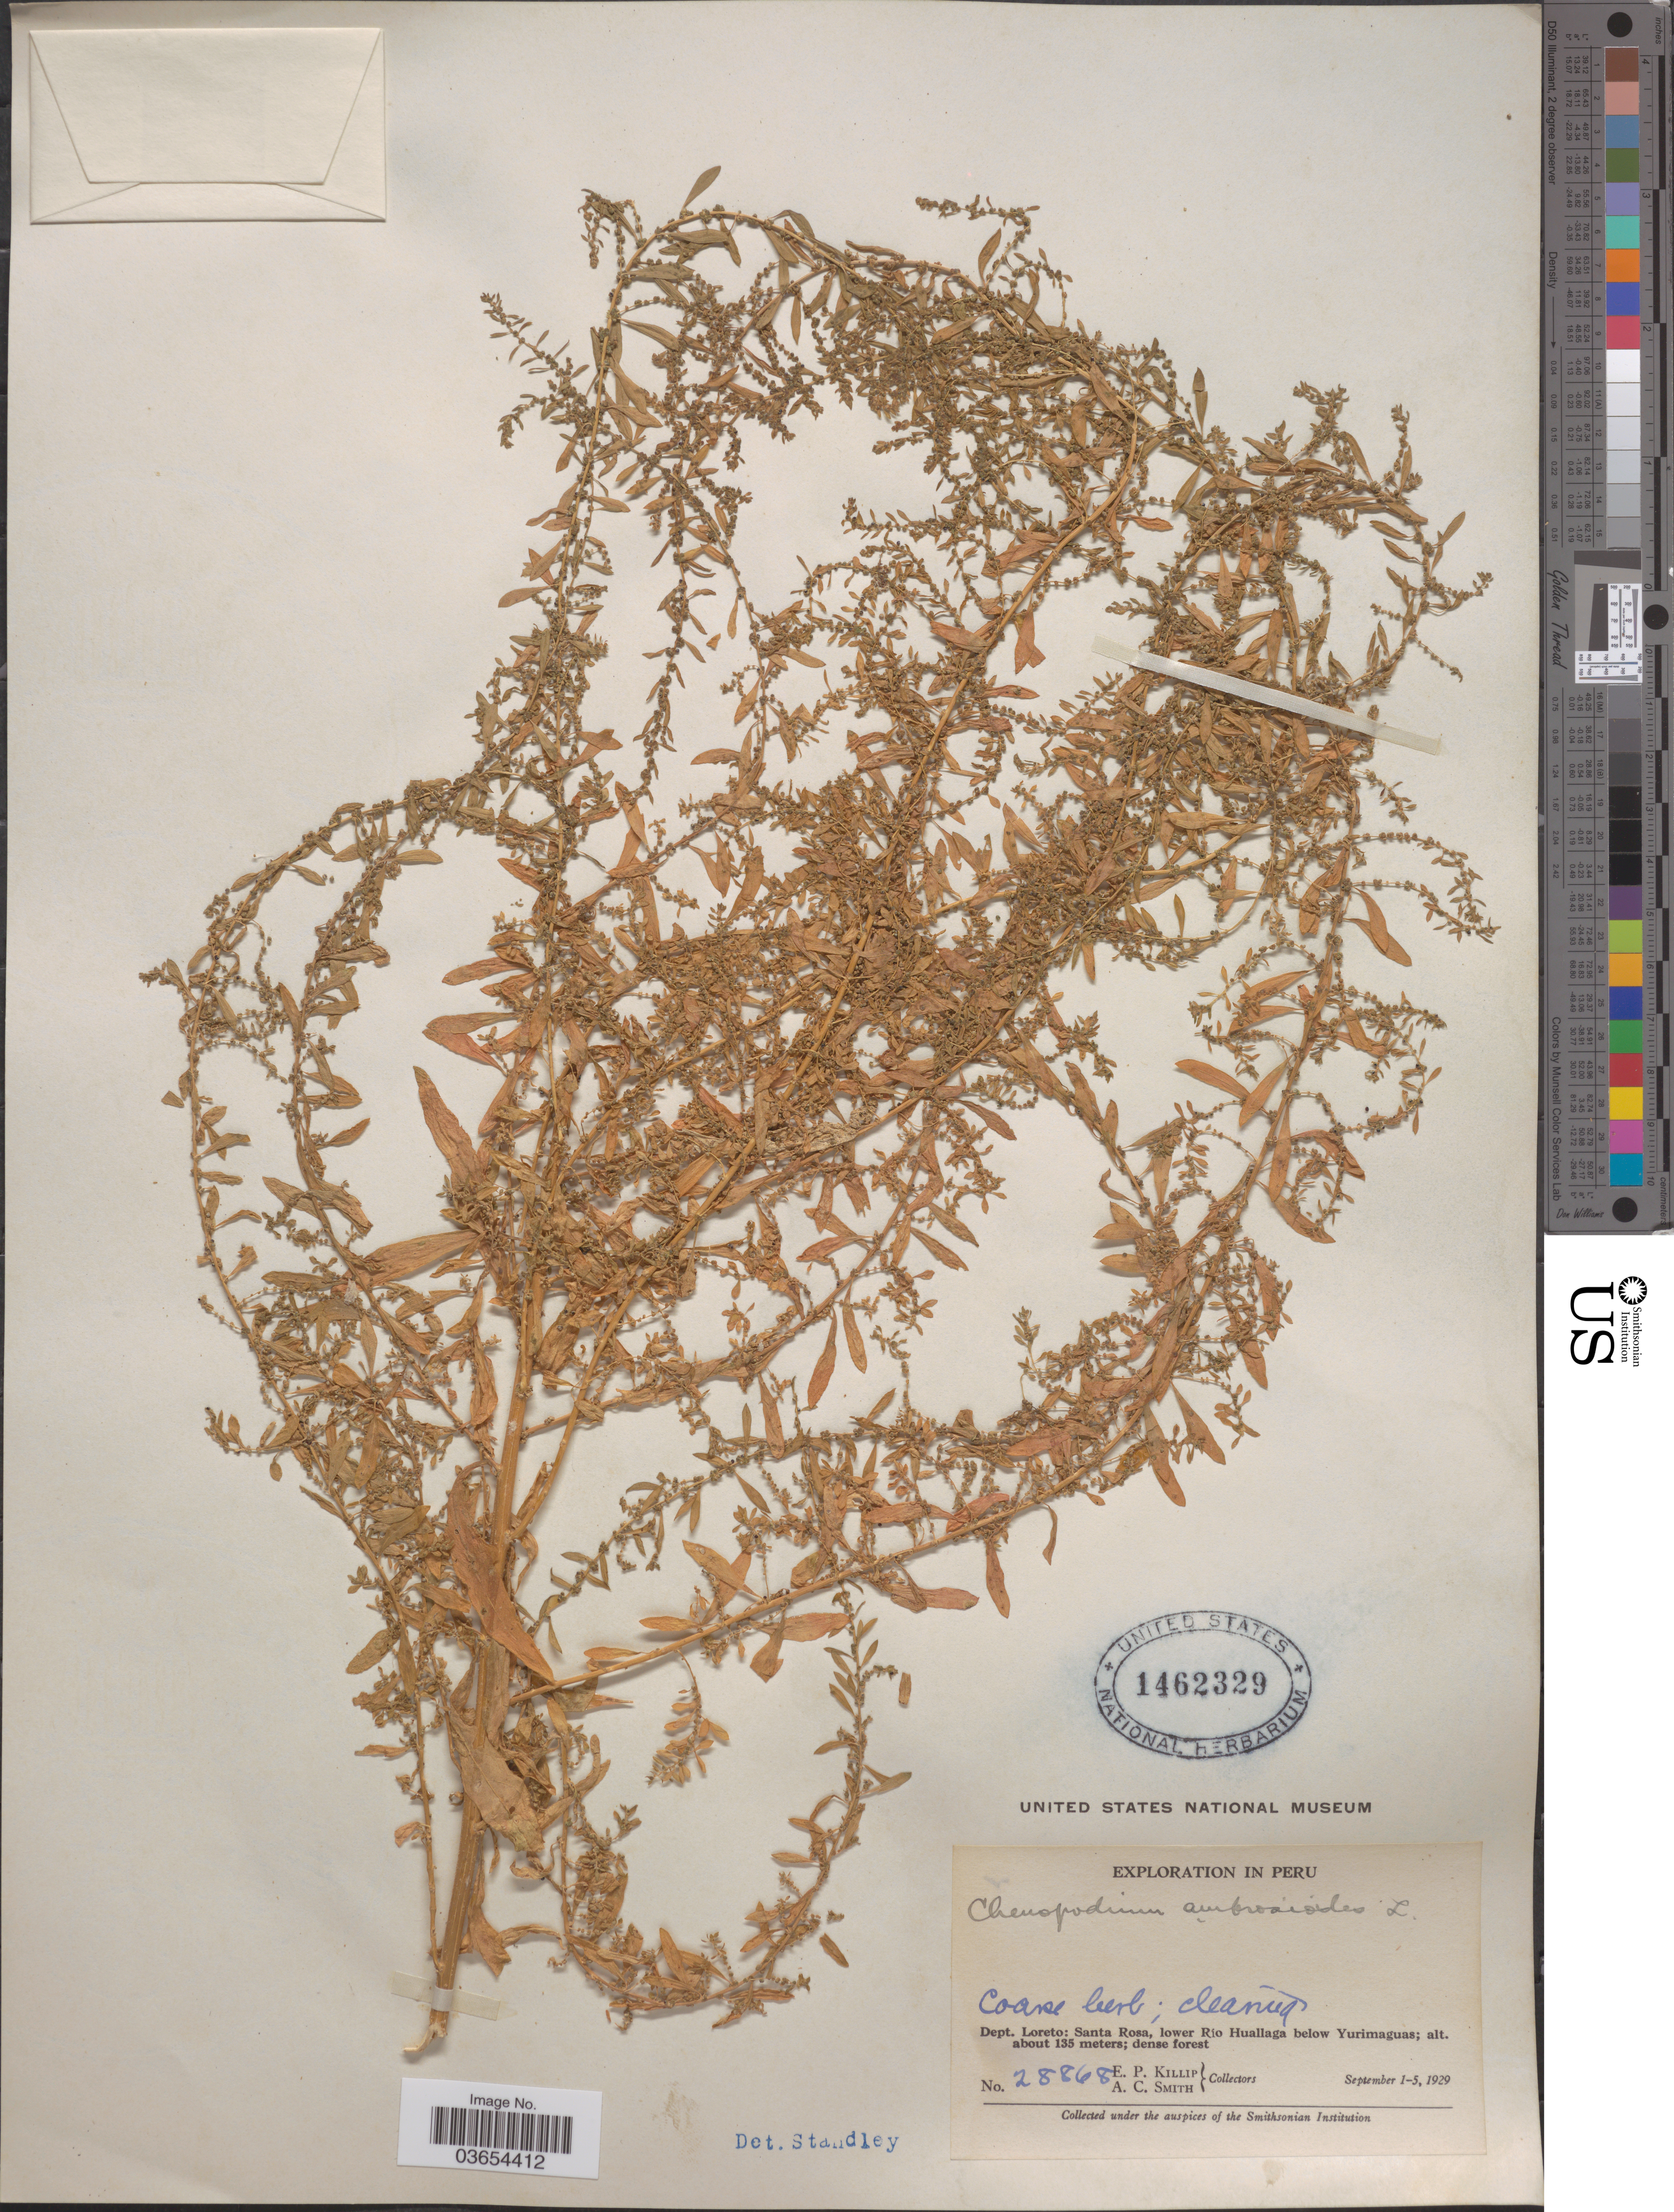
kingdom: Plantae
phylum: Tracheophyta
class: Magnoliopsida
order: Caryophyllales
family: Amaranthaceae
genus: Chenopodium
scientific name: Chenopodium ambrosioides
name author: L.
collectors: E. P. Killip & A. C. Smith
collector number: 28868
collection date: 1929-09-01/1929-09-05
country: Peru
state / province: Loreto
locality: Dept. Loreto: Santa Rosa, lower Río Huallaga below Yurimaguas.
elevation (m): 135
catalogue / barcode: US 1462329